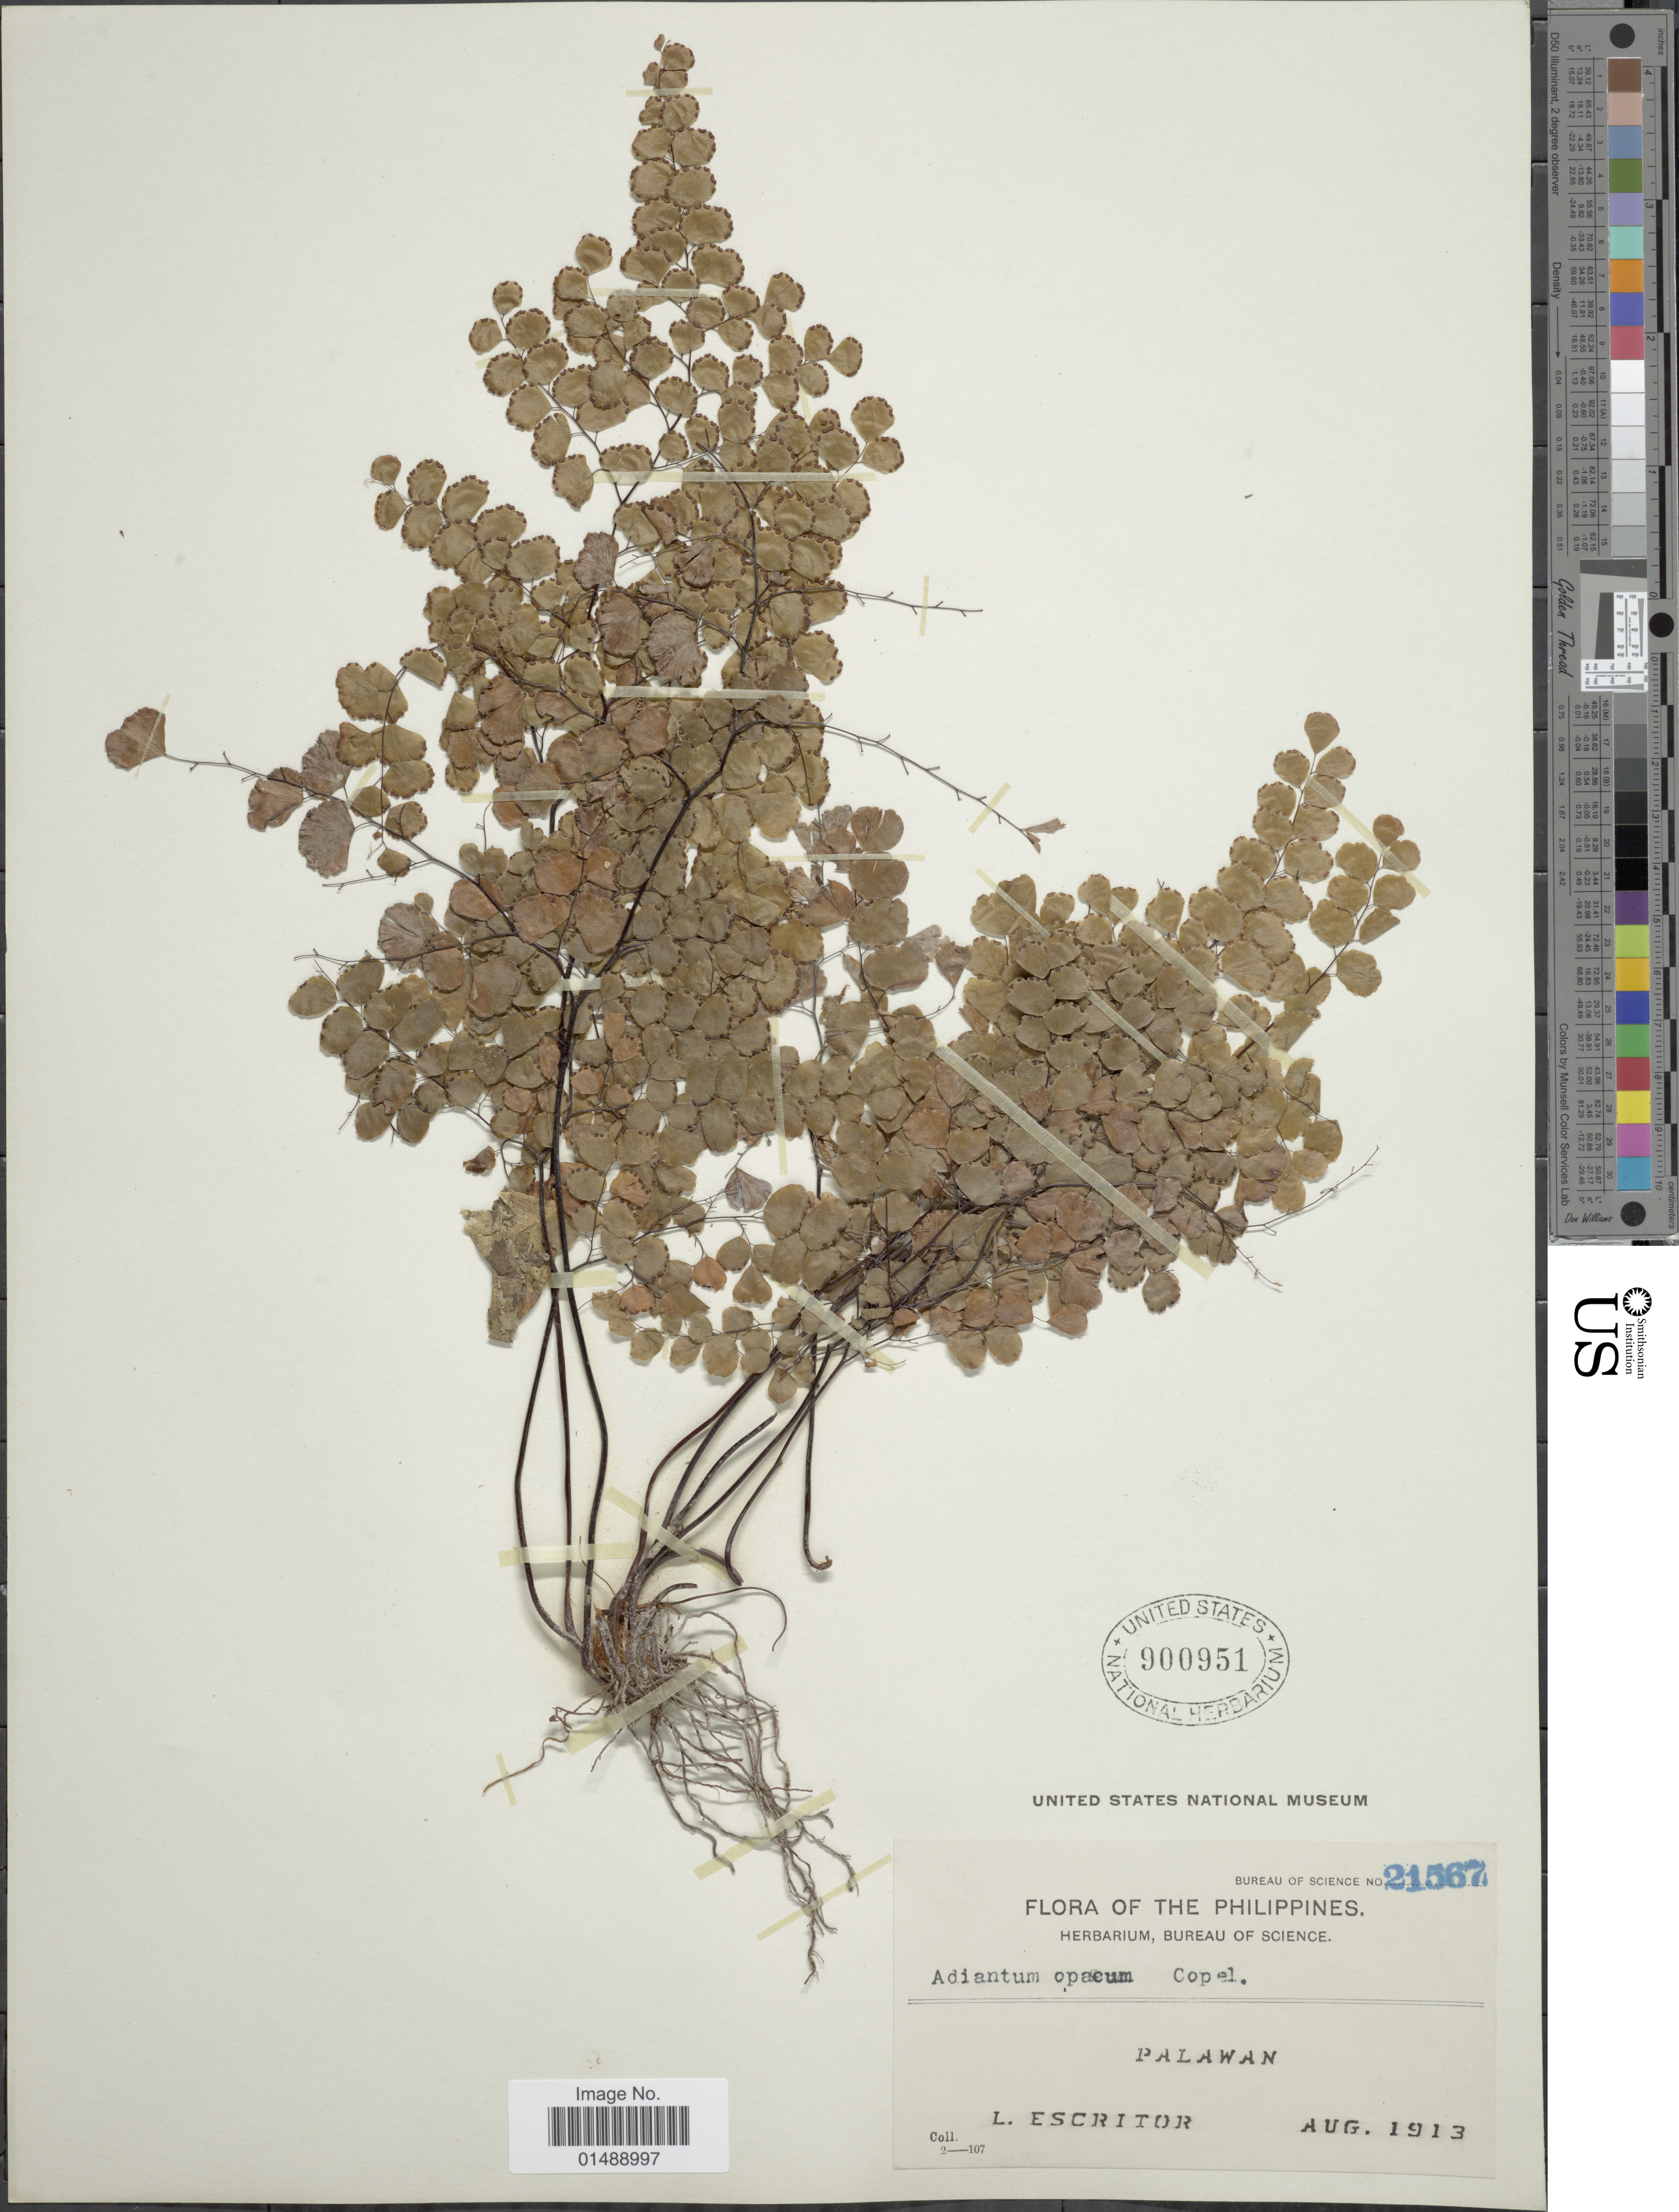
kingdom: Plantae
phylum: Tracheophyta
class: Polypodiopsida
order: Polypodiales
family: Pteridaceae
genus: Adiantum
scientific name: Adiantum opacum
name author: Copel.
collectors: L. Escritor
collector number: Bureau of Science 21567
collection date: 1913-08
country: Philippines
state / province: Mimaropa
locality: The Philippines, Palawan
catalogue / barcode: US 900951